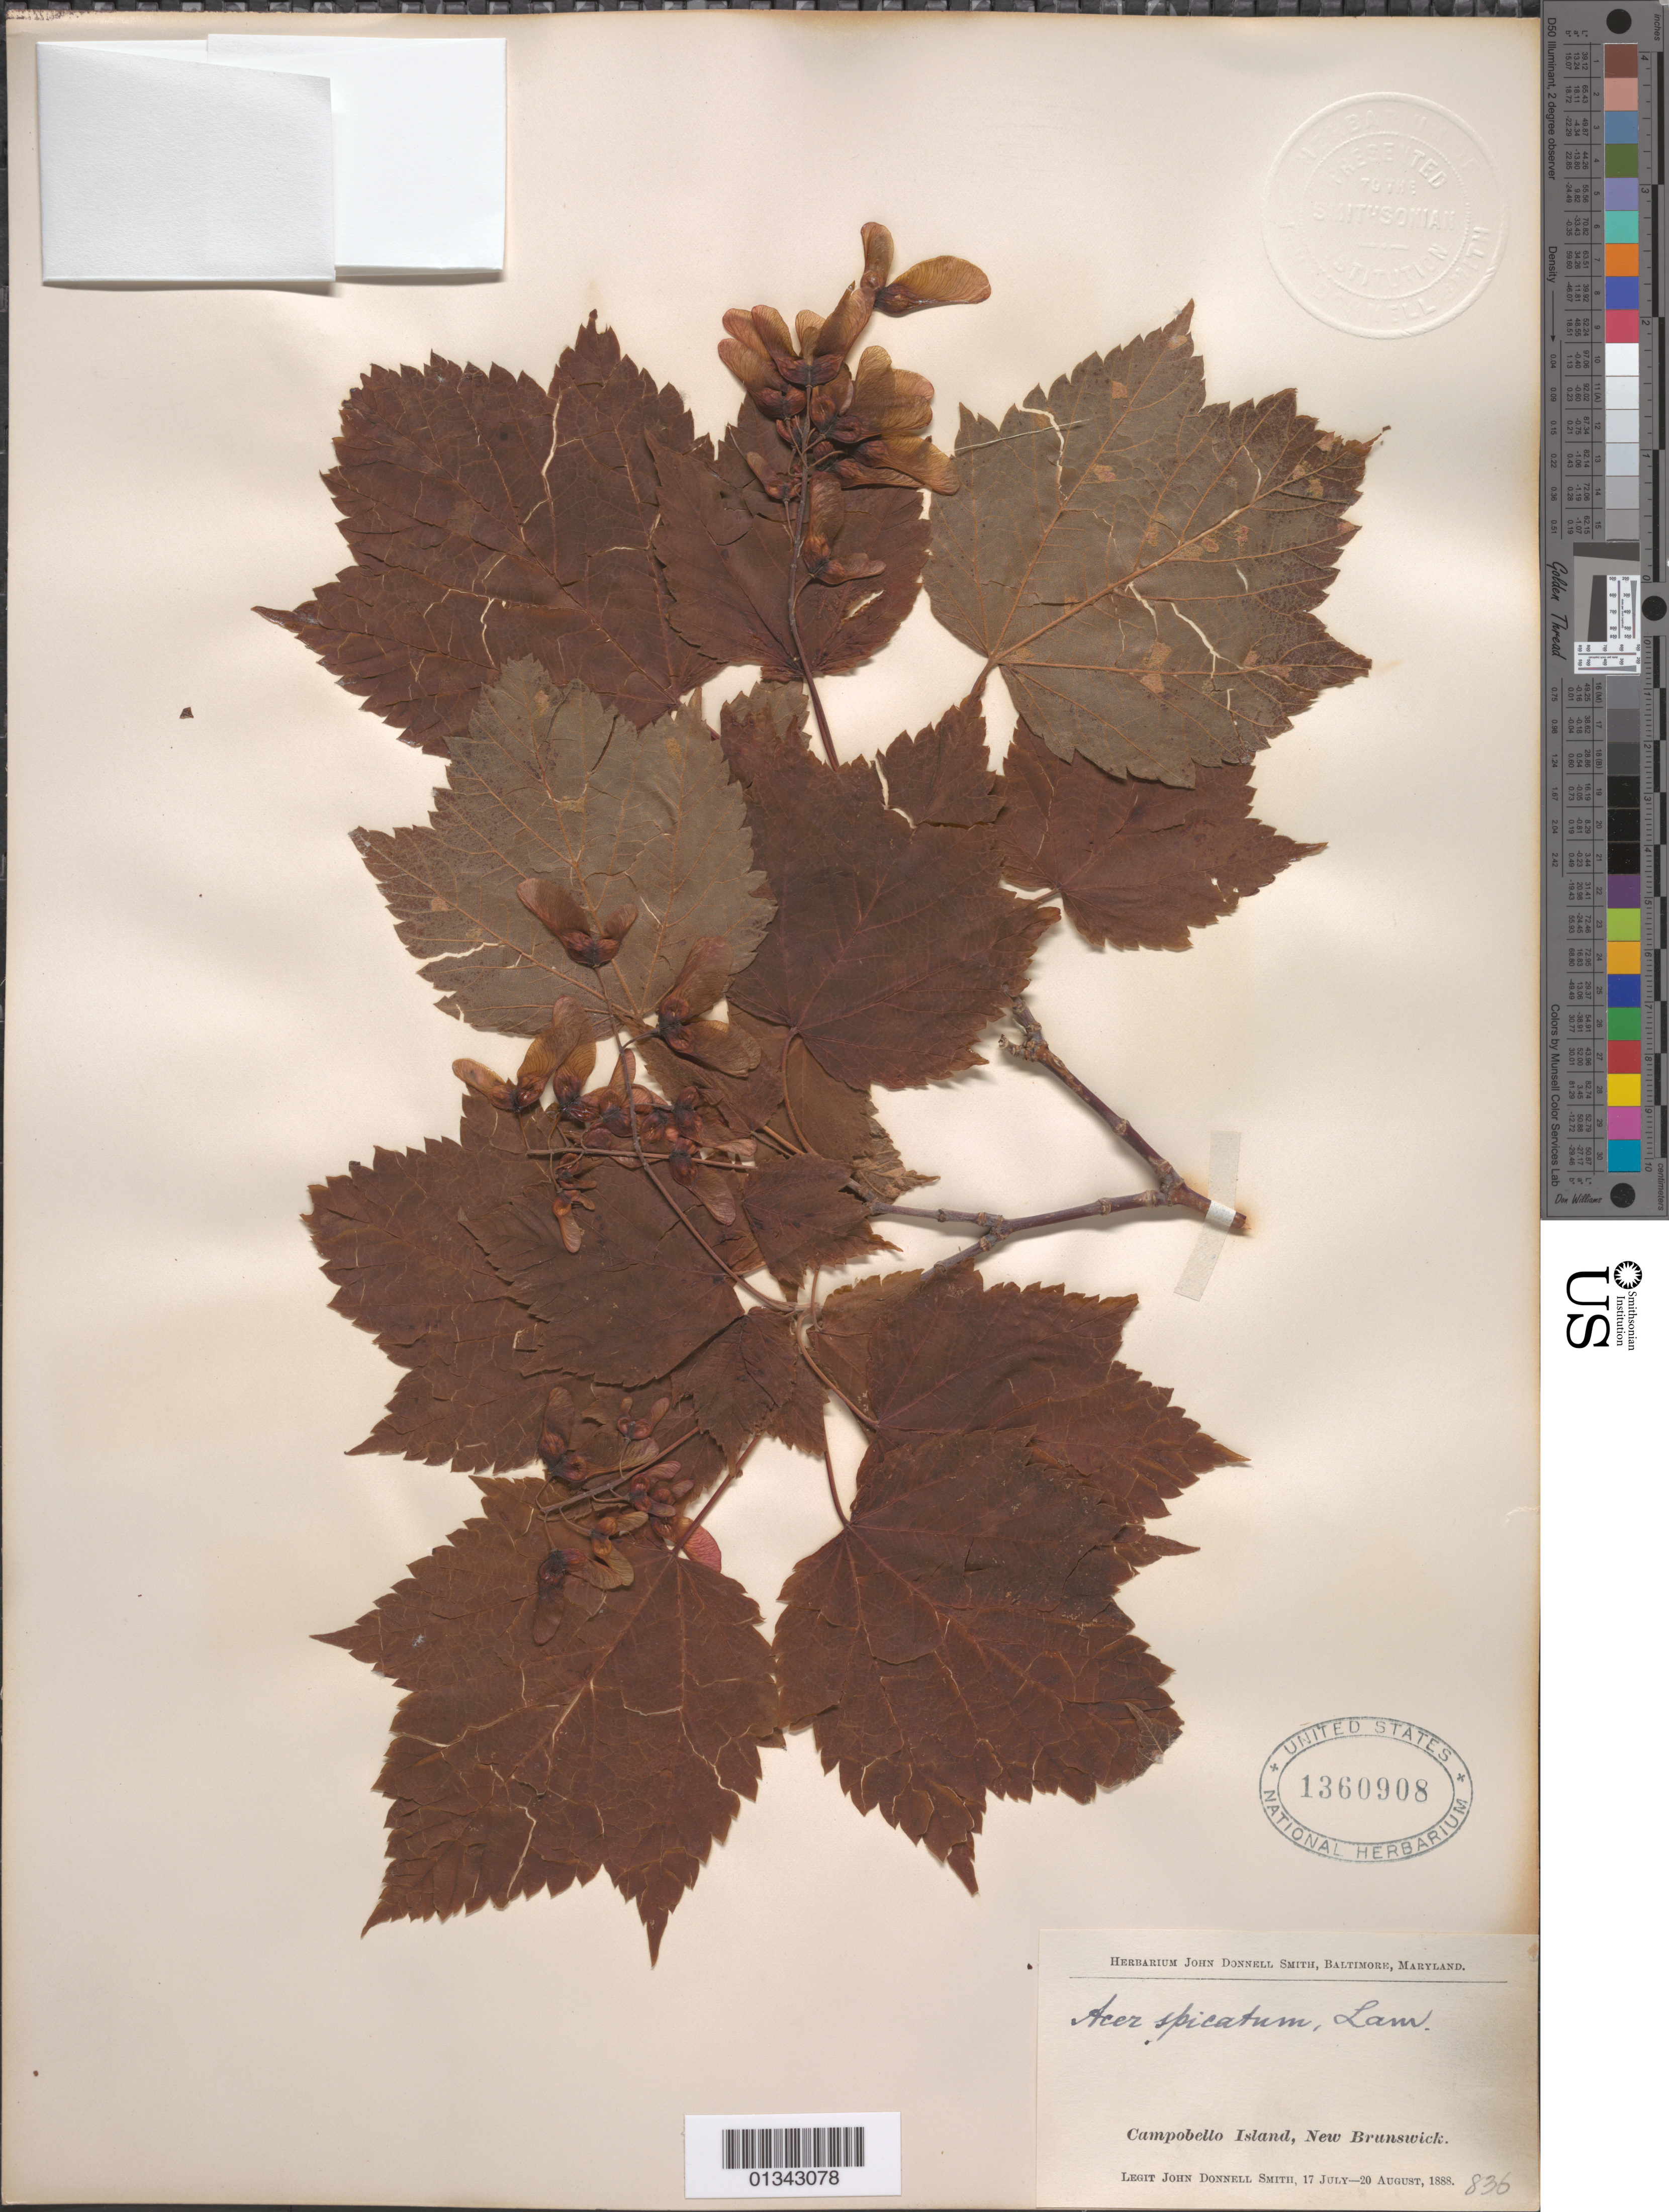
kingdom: Plantae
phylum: Tracheophyta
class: Magnoliopsida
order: Sapindales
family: Sapindaceae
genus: Acer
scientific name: Acer spicatum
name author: Lam.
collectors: J. Smith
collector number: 836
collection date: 1888-07-17/1888-08-20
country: Canada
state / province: New Brunswick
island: Campobello Island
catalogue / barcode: US 1360908